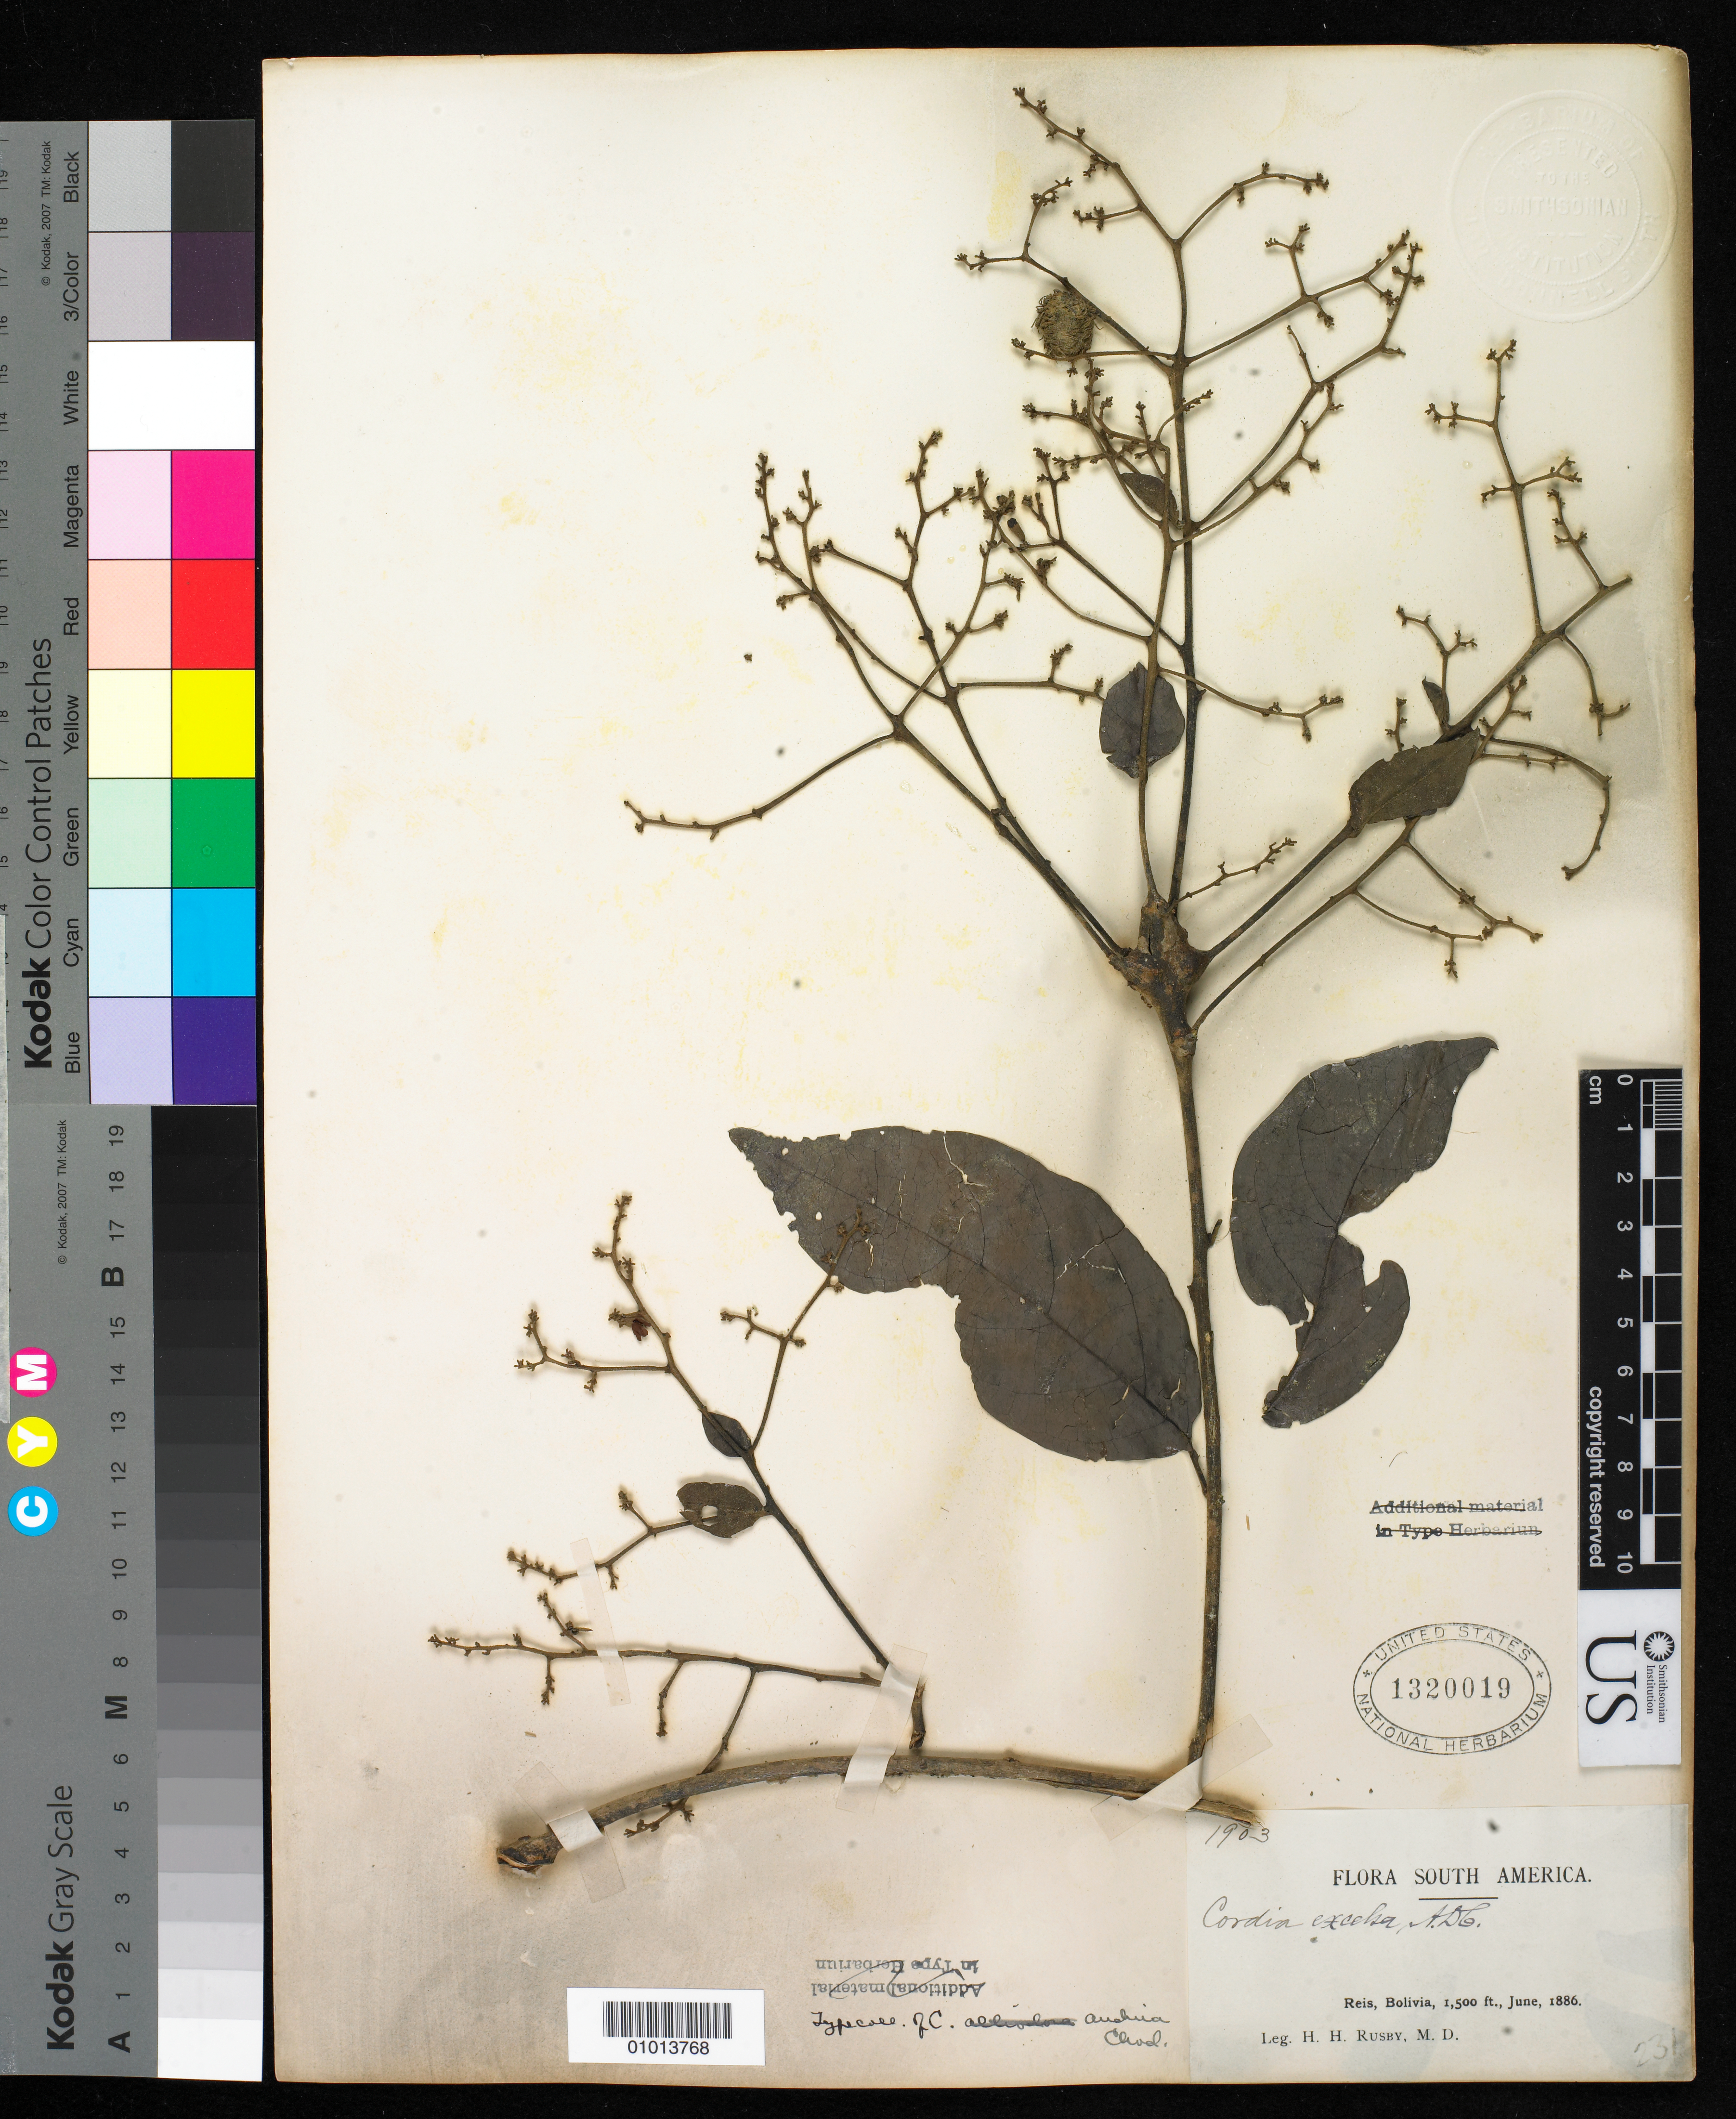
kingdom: Plantae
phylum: Tracheophyta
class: Magnoliopsida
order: Boraginales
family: Cordiaceae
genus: Cordia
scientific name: Cordia andina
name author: Chodat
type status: Isotype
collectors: H. H. Rusby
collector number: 1903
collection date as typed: Jun 1886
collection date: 1886-06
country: Bolivia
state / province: Pando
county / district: Nicolas Suarez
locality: Reis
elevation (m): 457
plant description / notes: Specimen ex John Donnell Smith herbarium.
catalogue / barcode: US 1320019